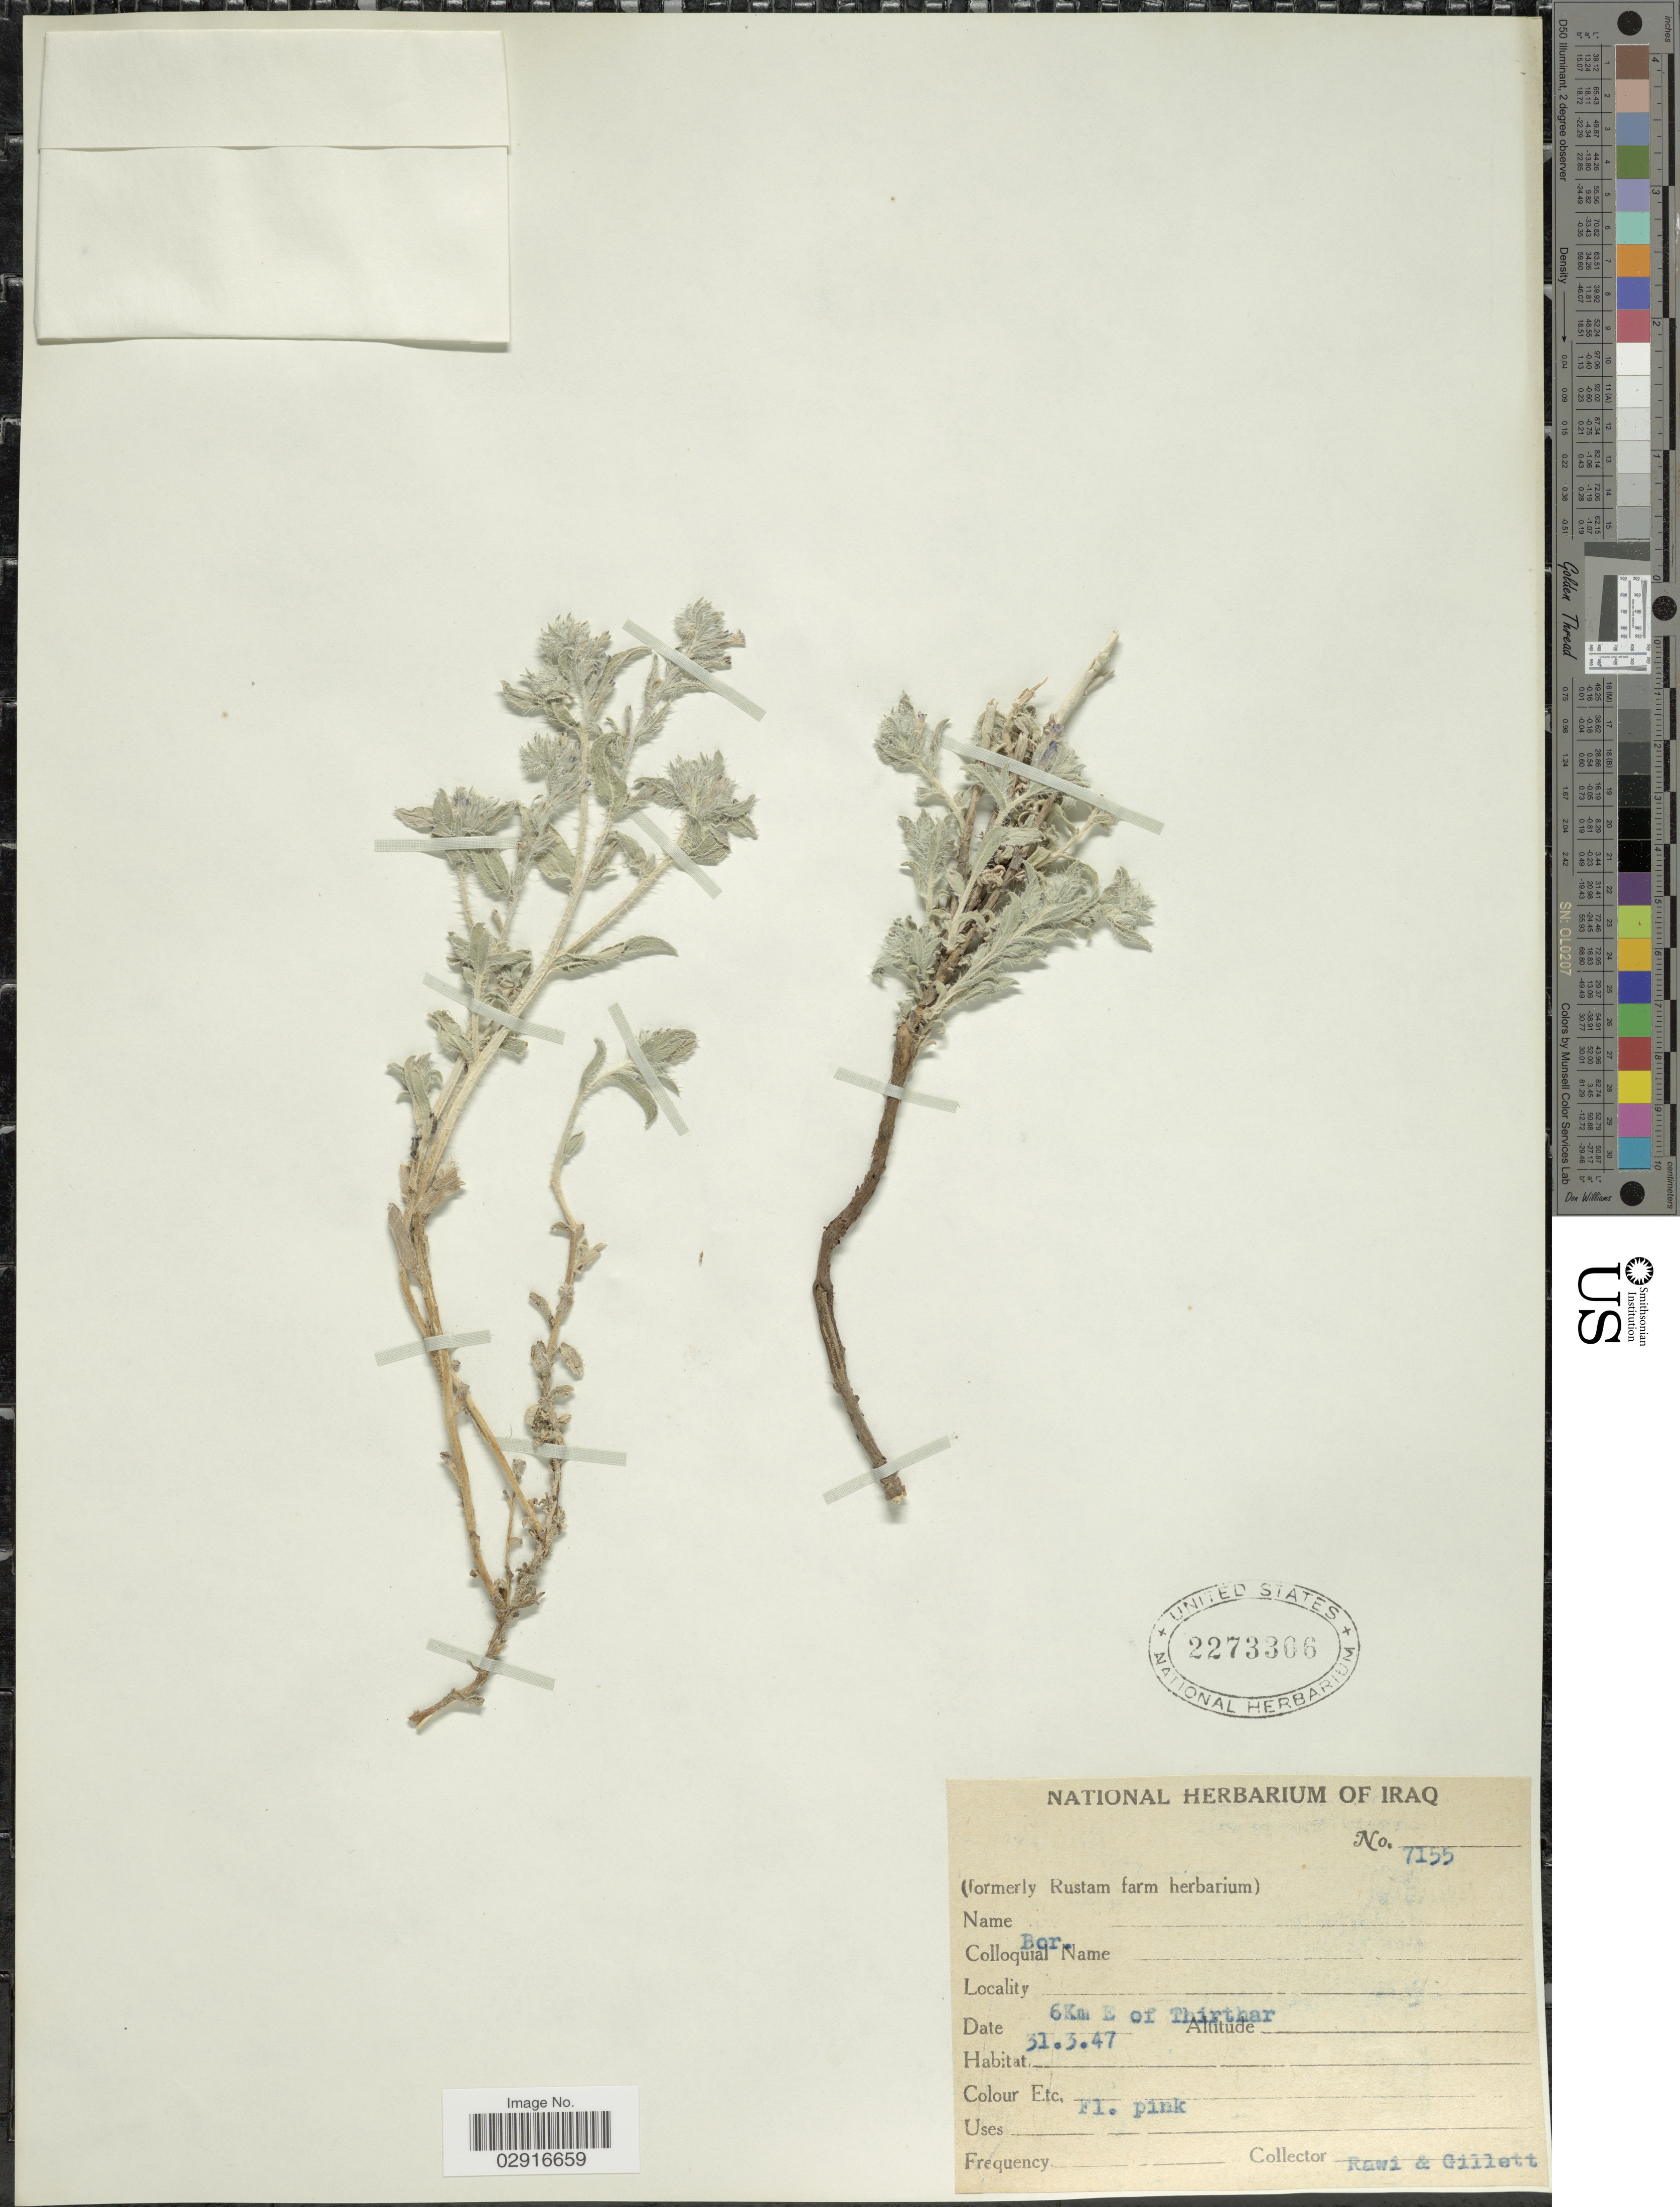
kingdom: Plantae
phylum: Tracheophyta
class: Magnoliopsida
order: Boraginales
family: Boraginaceae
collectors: -. Rawi & Gillett, --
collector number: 7155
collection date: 1947-03-31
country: Iraq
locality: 6 Km E of Thirthar.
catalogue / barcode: US 2273306